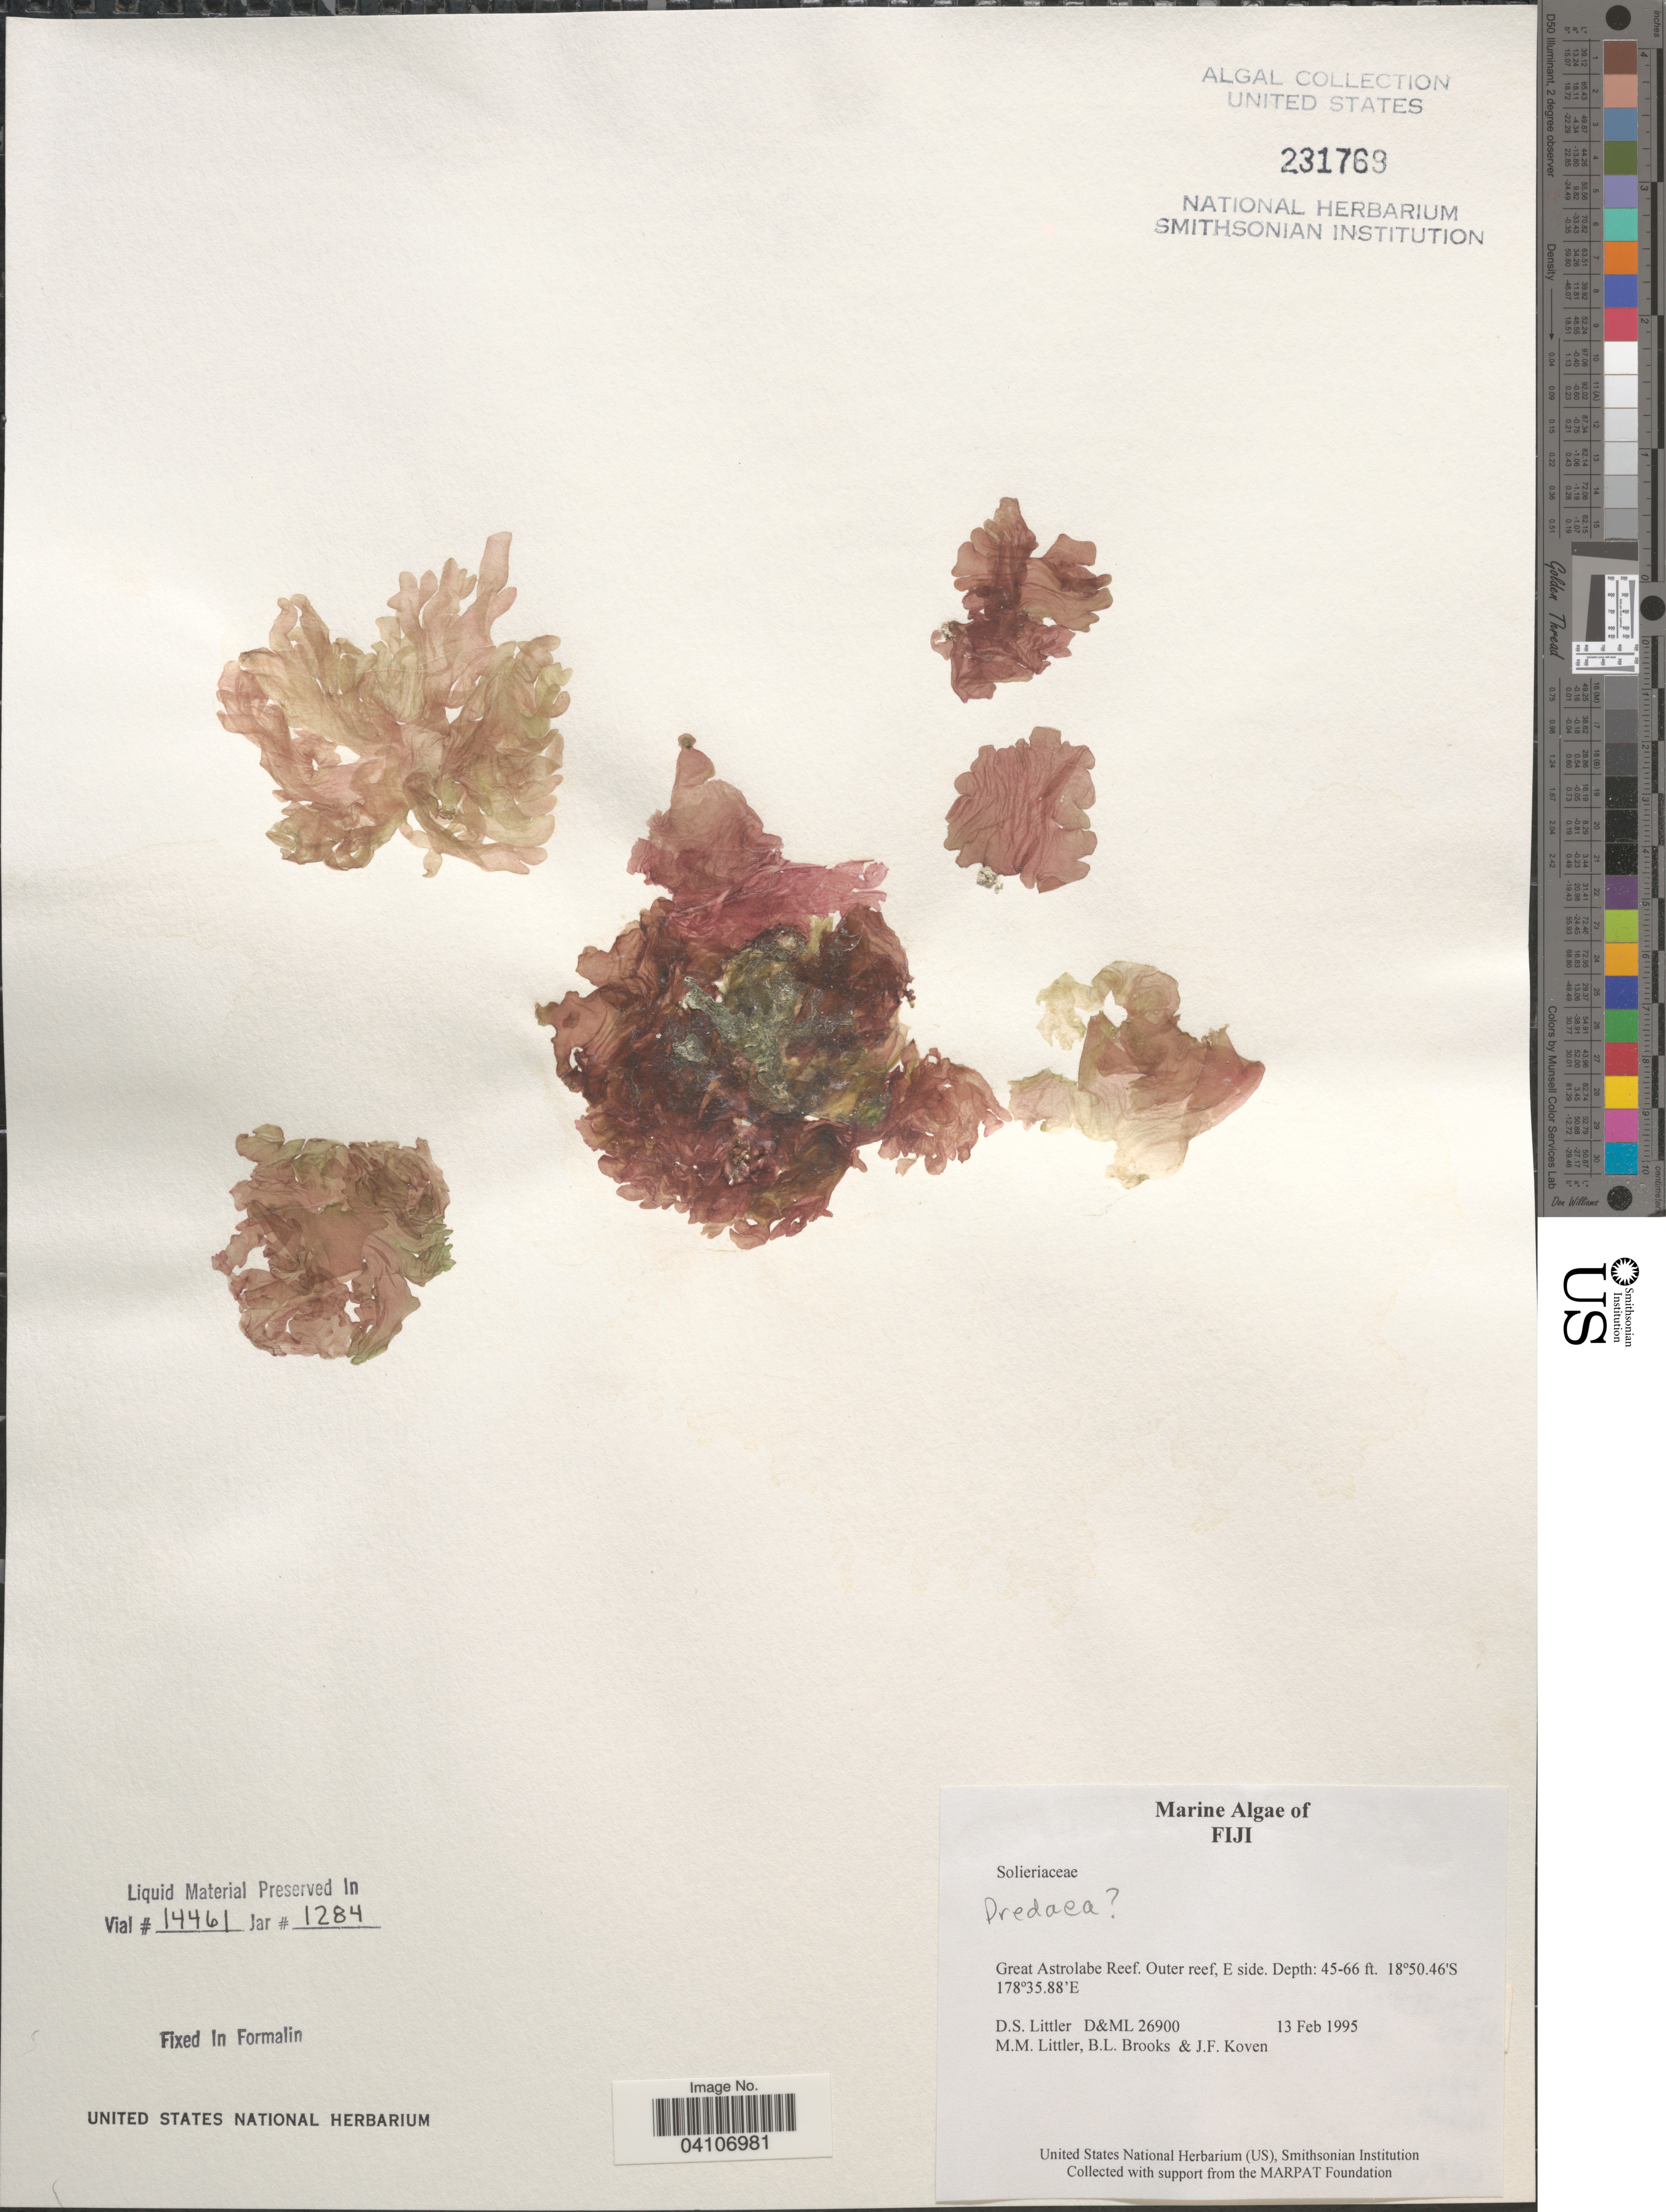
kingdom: Plantae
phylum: Rhodophyta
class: Florideophyceae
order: Nemastomatales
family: Nemastomataceae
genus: Predaea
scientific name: Predaea sp.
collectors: D. S. Littler, B. Brooks & J. Koven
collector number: D&ML26900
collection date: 1995-02-13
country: Fiji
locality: Great Astrolabe Reef. Outer reef, E side.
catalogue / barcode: US 231769